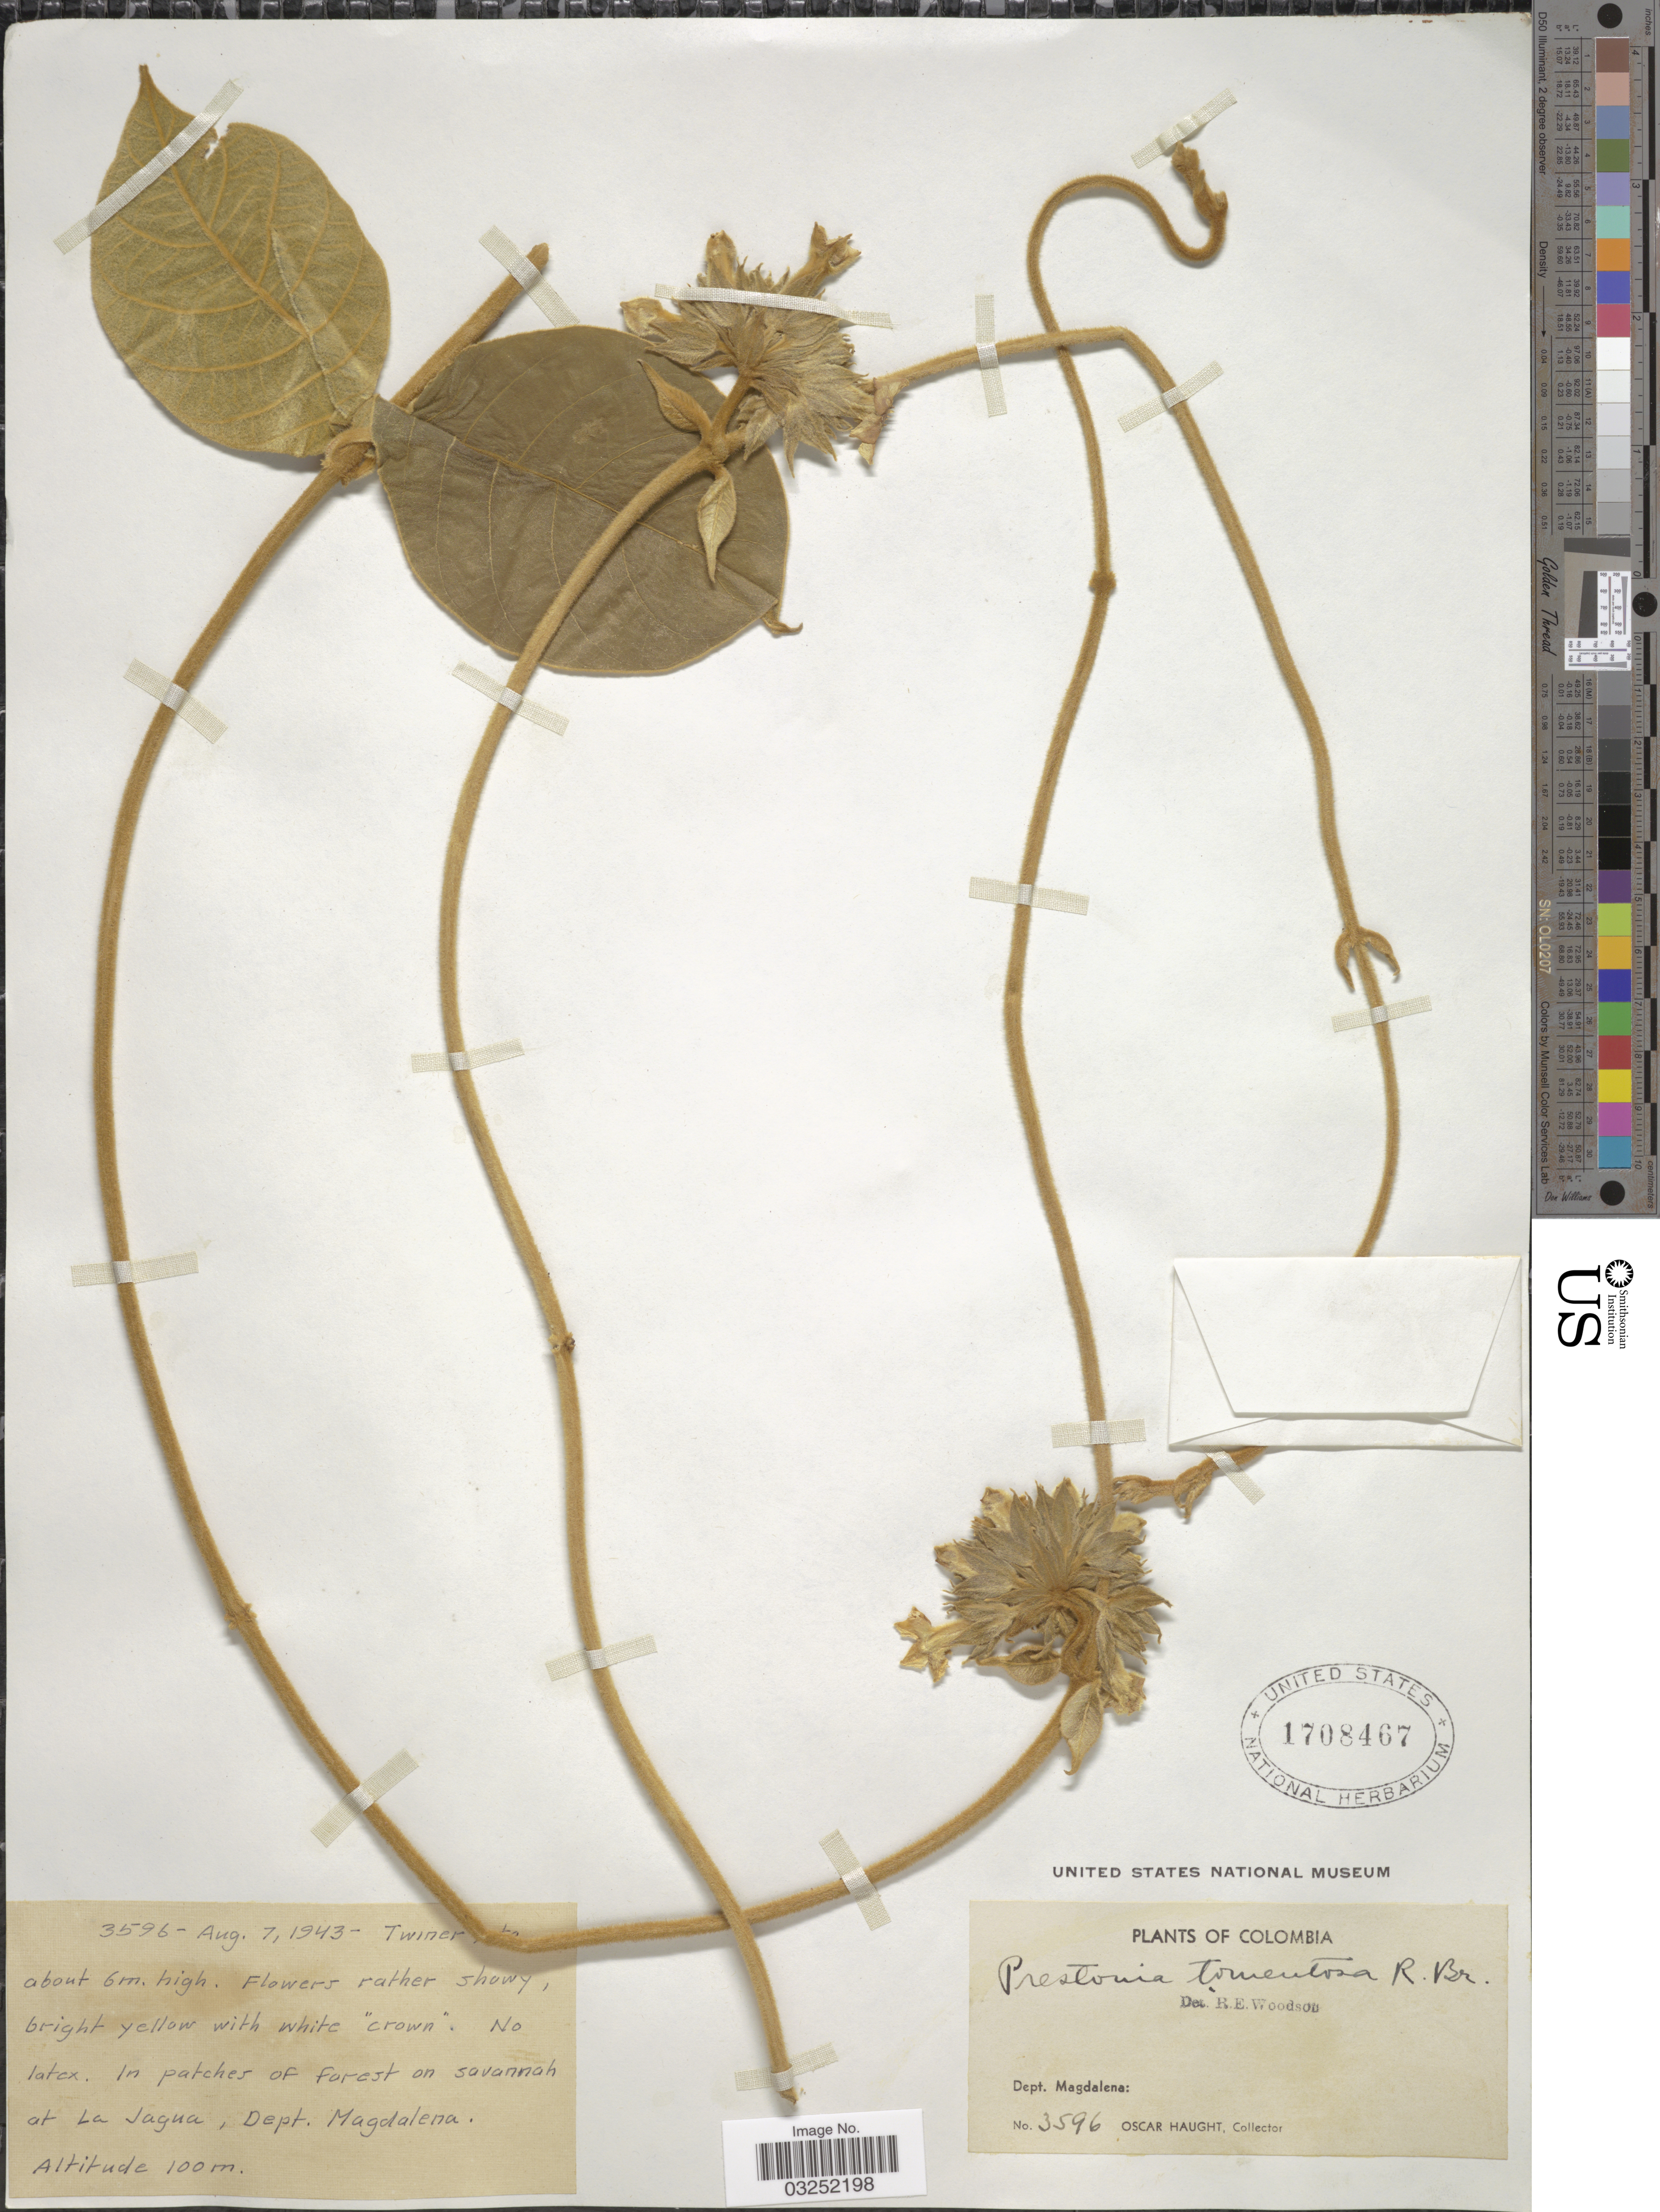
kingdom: Plantae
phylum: Tracheophyta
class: Magnoliopsida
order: Gentianales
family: Apocynaceae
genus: Prestonia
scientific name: Prestonia tomentosa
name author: R. Br.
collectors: O. L. Haught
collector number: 3596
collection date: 1943-08-07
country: Colombia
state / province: Magdalena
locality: In patches of forest on savannah at La Jagua, Dept. Magdalena.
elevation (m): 100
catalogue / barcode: US 1708467